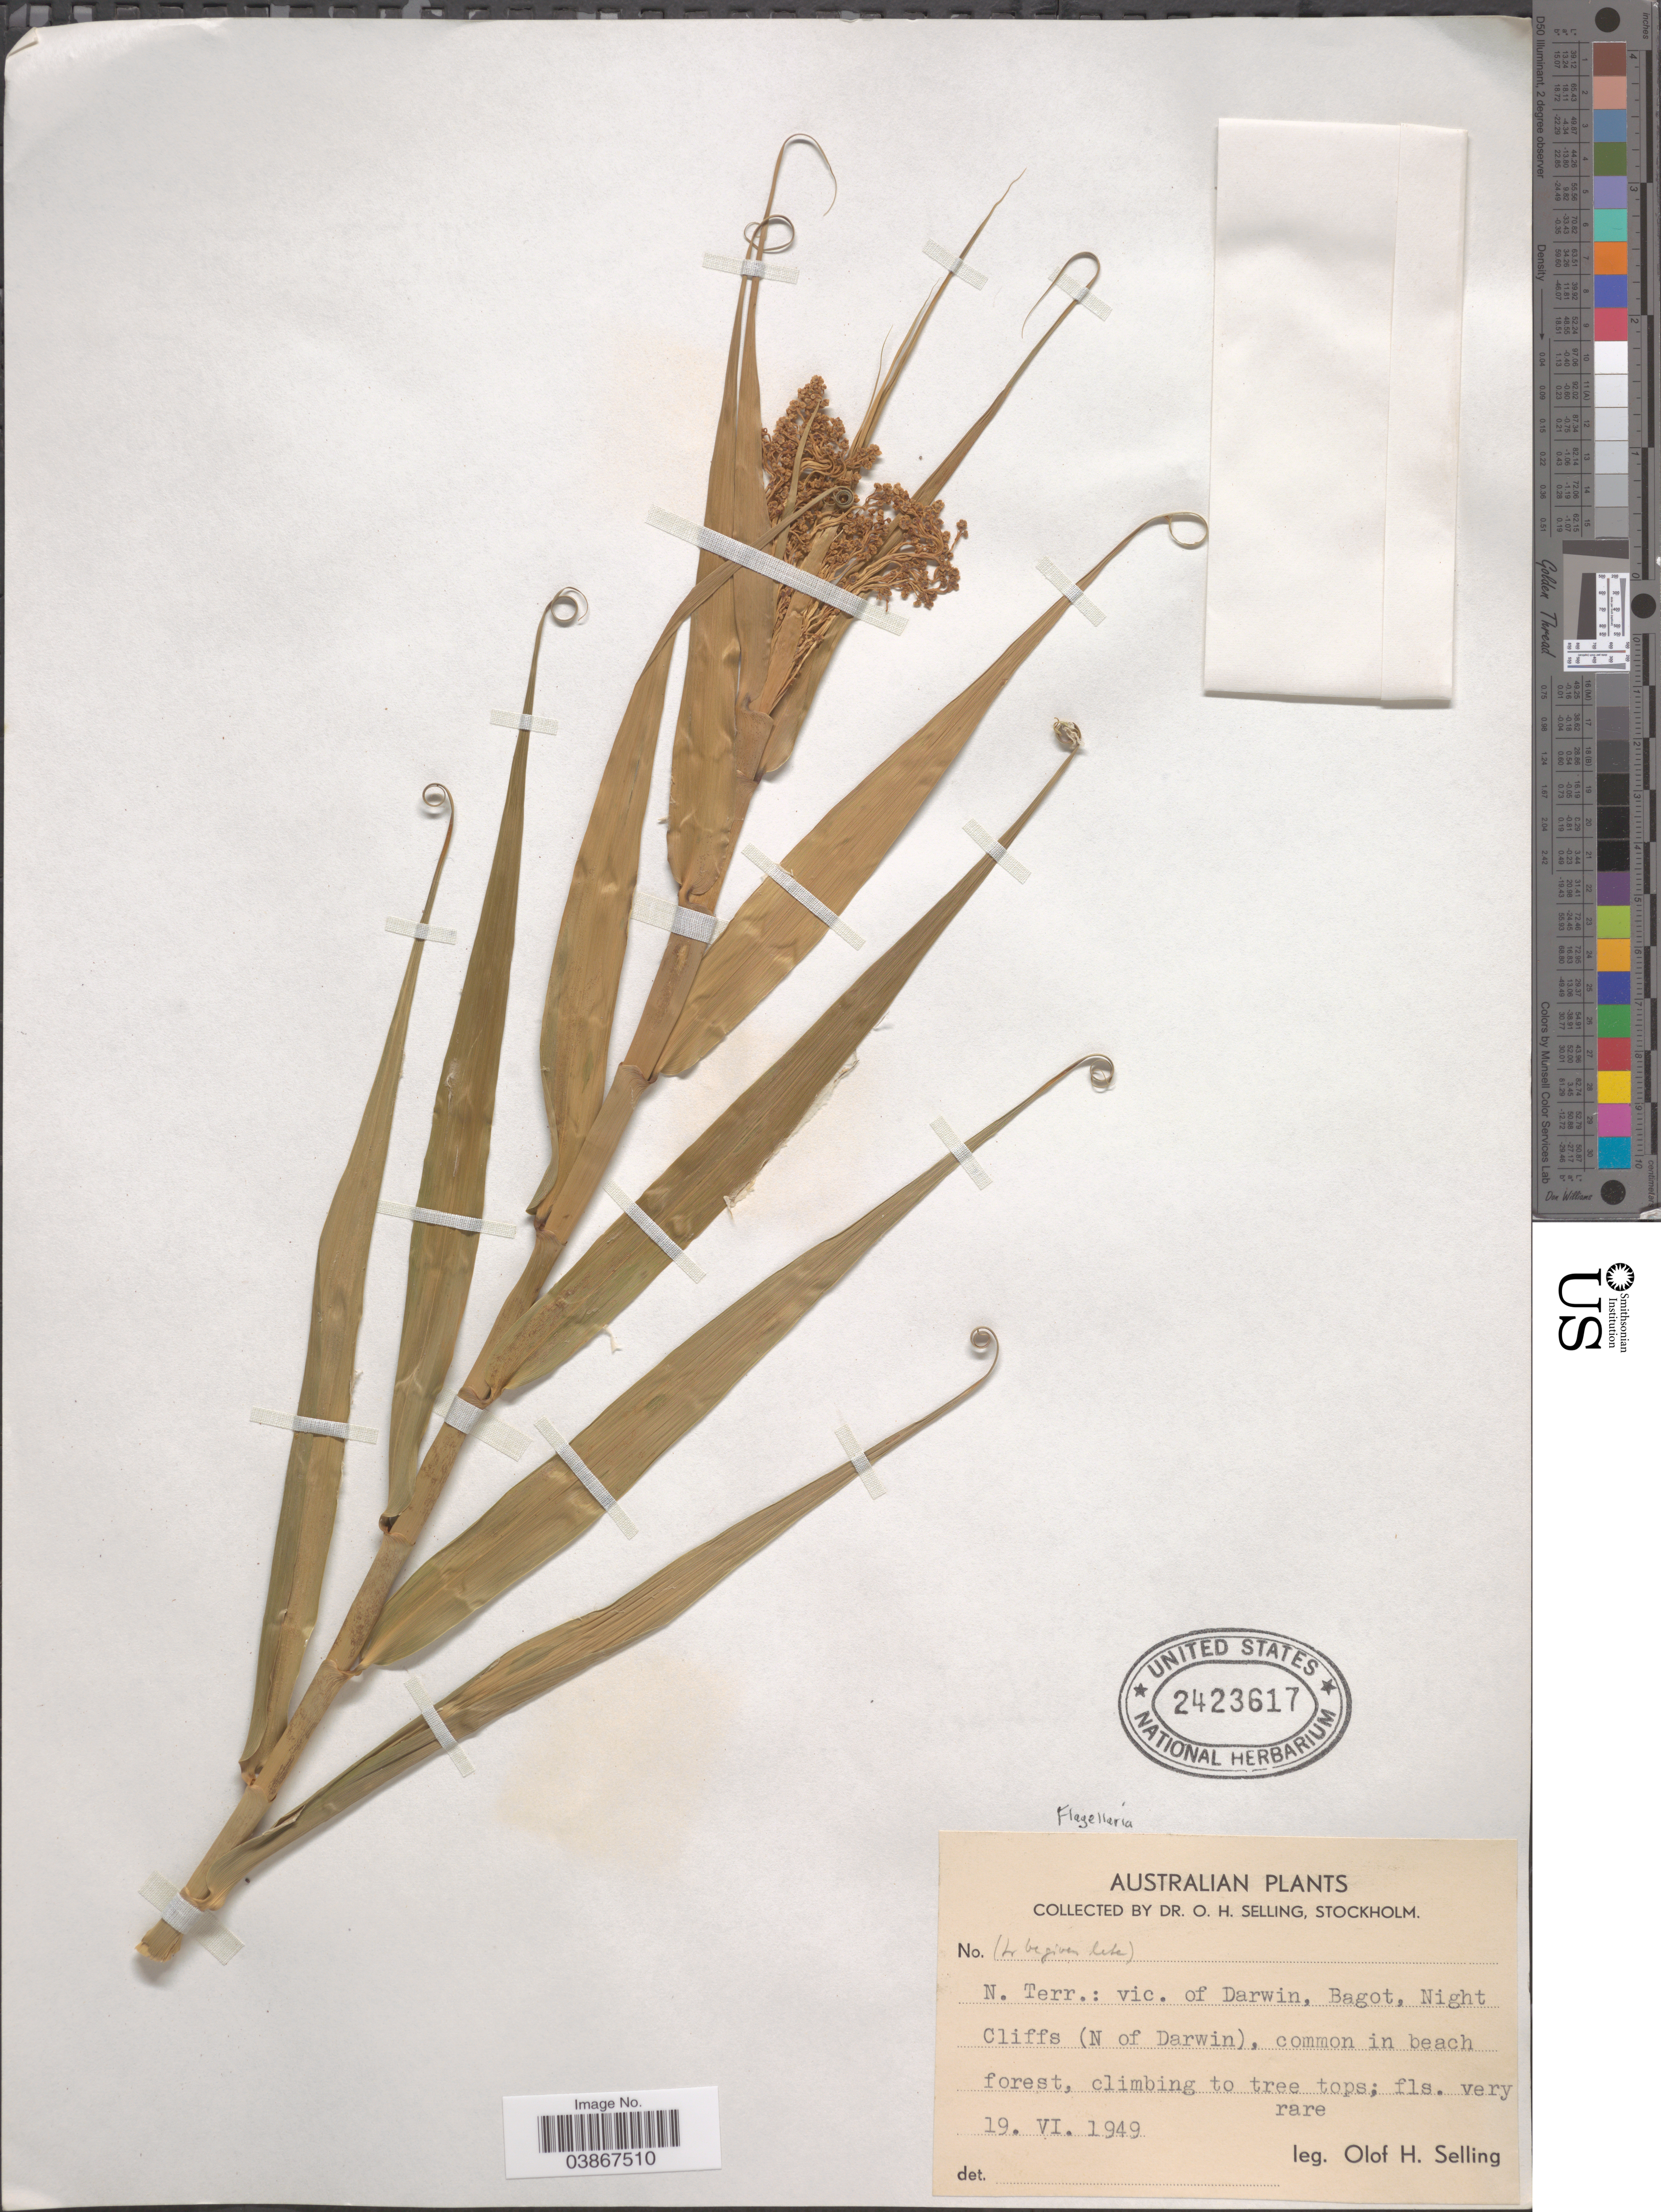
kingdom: Plantae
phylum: Tracheophyta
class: Liliopsida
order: Poales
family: Flagellariaceae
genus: Flagellaria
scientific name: Flagellaria sp.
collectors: O. Selling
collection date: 1949-06-19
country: Australia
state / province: Northern Territory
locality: N. Terr.: vic. of Darwin, Bagot, Night Cliffs (N of Darwin).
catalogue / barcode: US 2423617